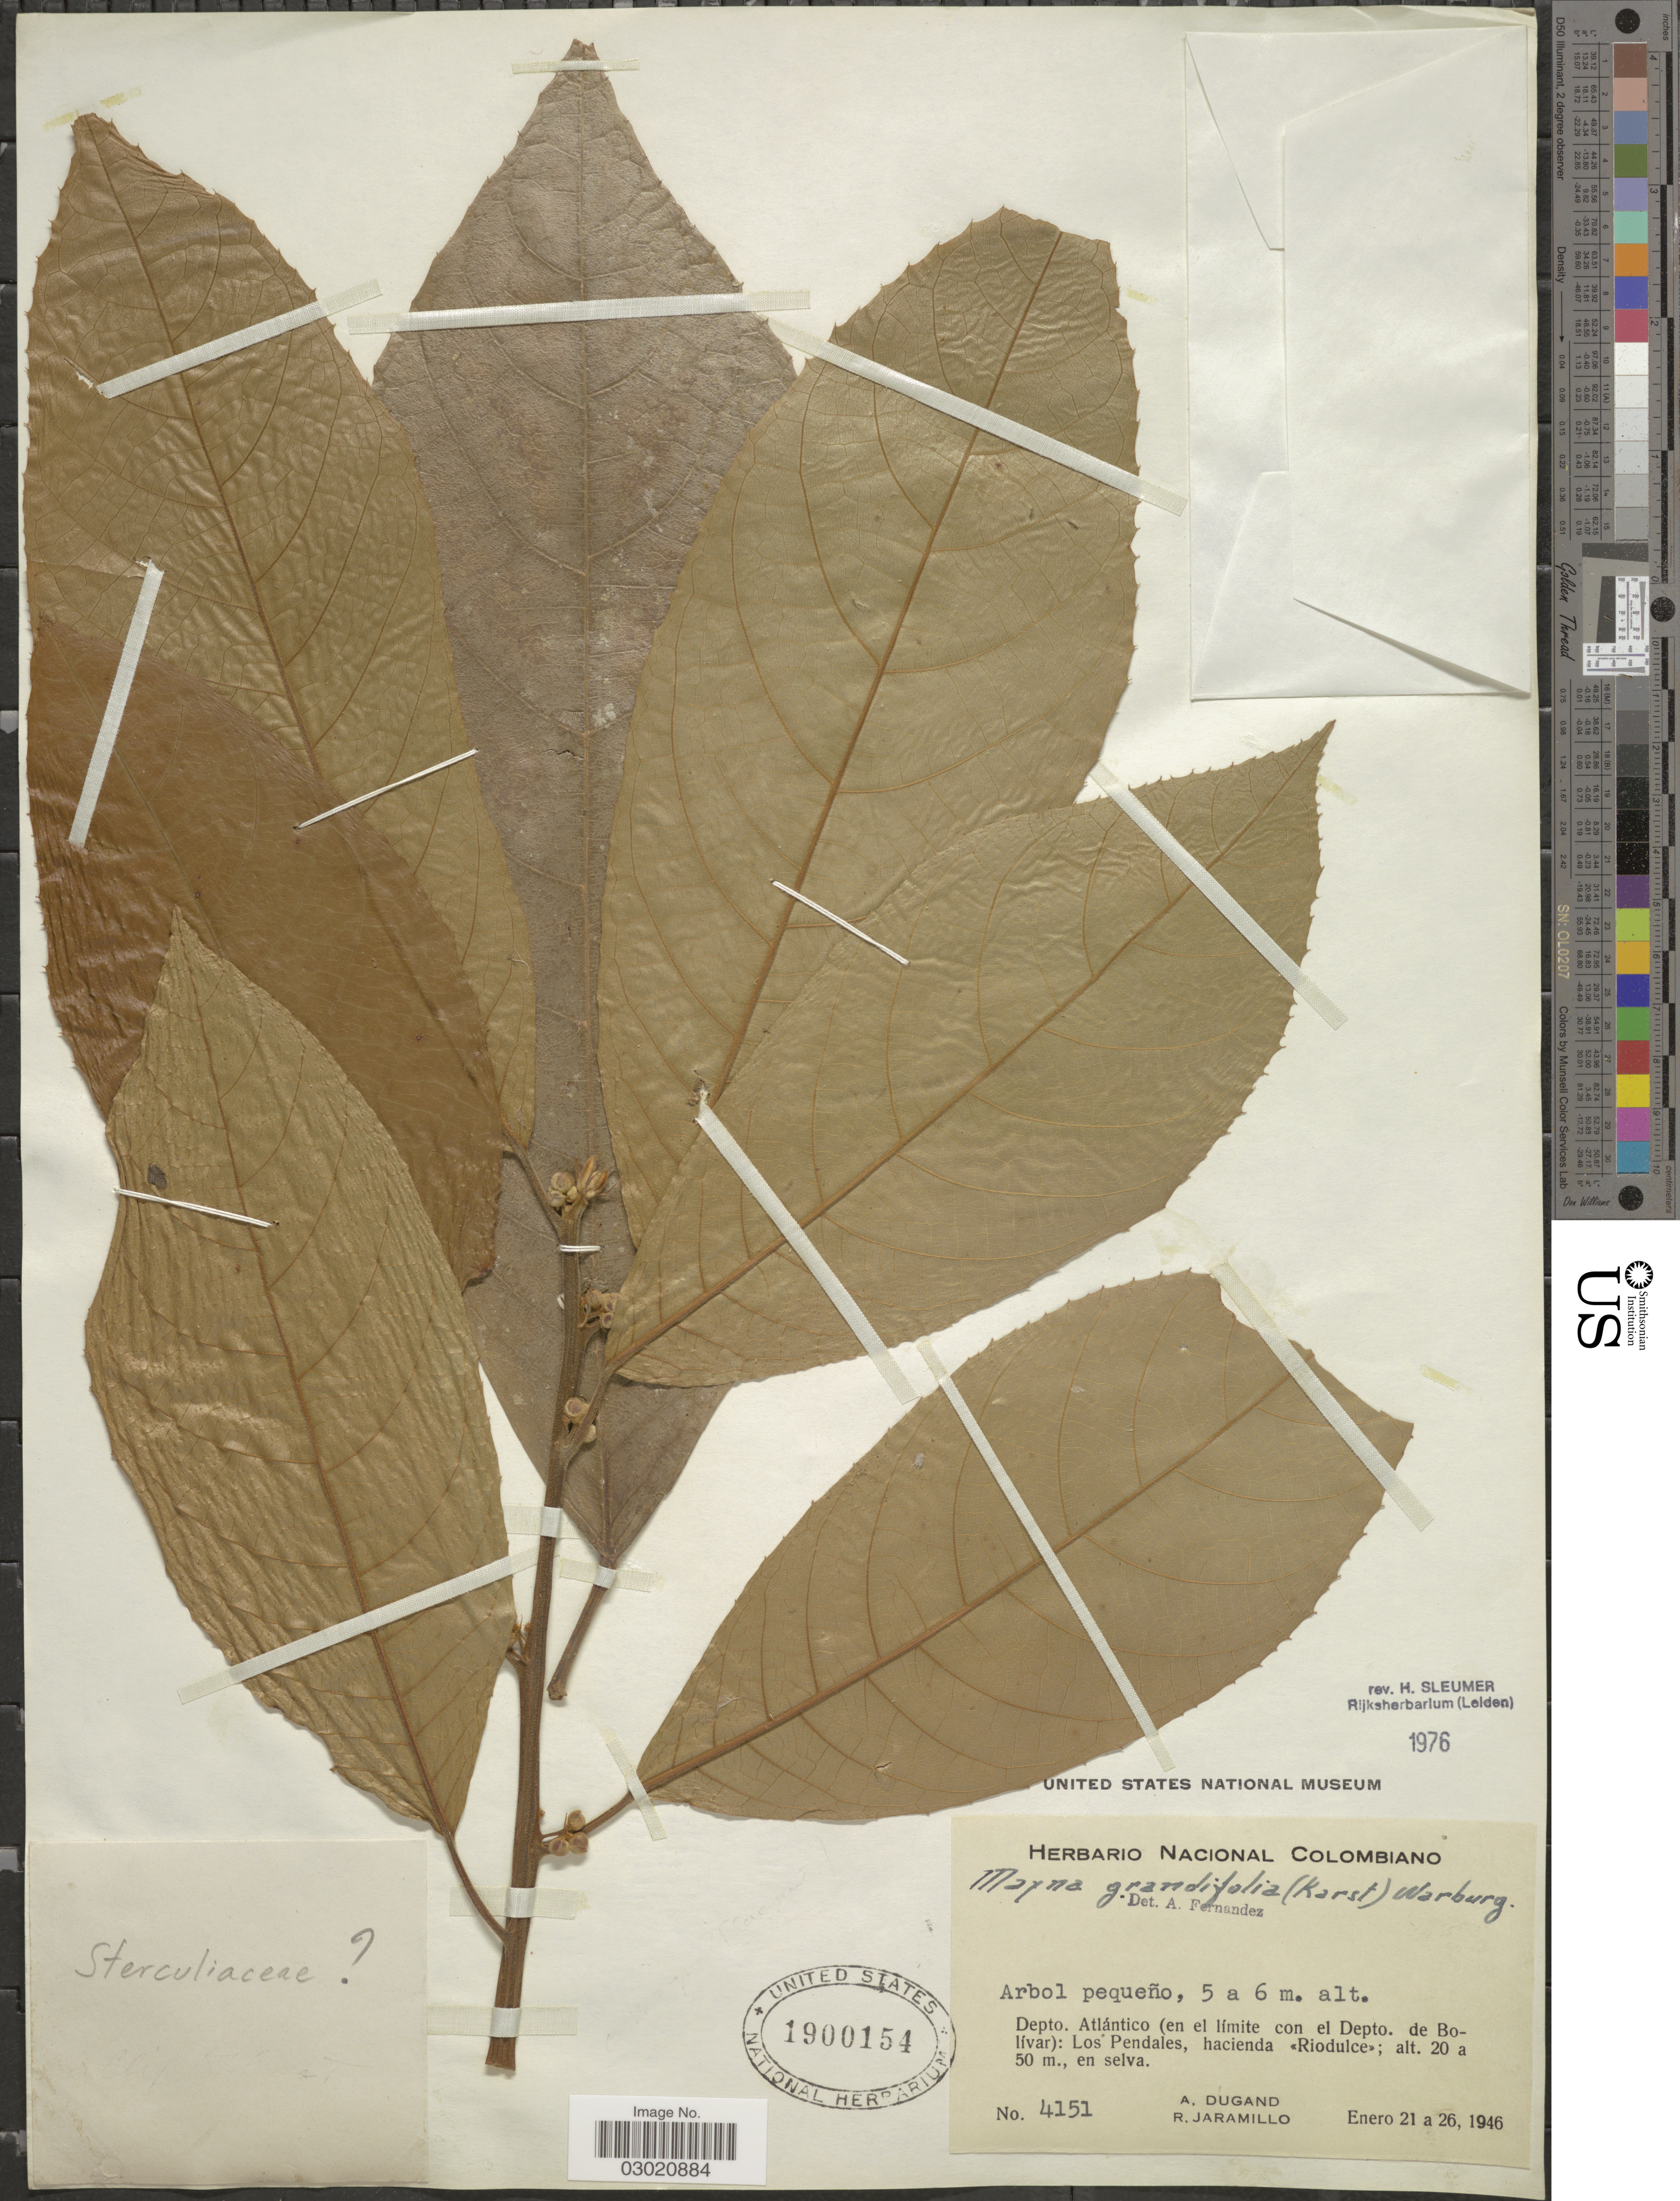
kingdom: Plantae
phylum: Tracheophyta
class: Magnoliopsida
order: Malpighiales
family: Achariaceae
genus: Mayna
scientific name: Mayna grandifolia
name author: (H. Karst.) Warb.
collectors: A. Dugand & R. Jaramillo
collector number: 4151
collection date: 1946-01-21/1946-01-26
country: Colombia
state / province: Atlántico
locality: Depto. Atlántico (en el límite con el Depto. de Bolívar): Los Pendales, hacienda <<Riodulce>>.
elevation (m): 20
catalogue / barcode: US 1900154